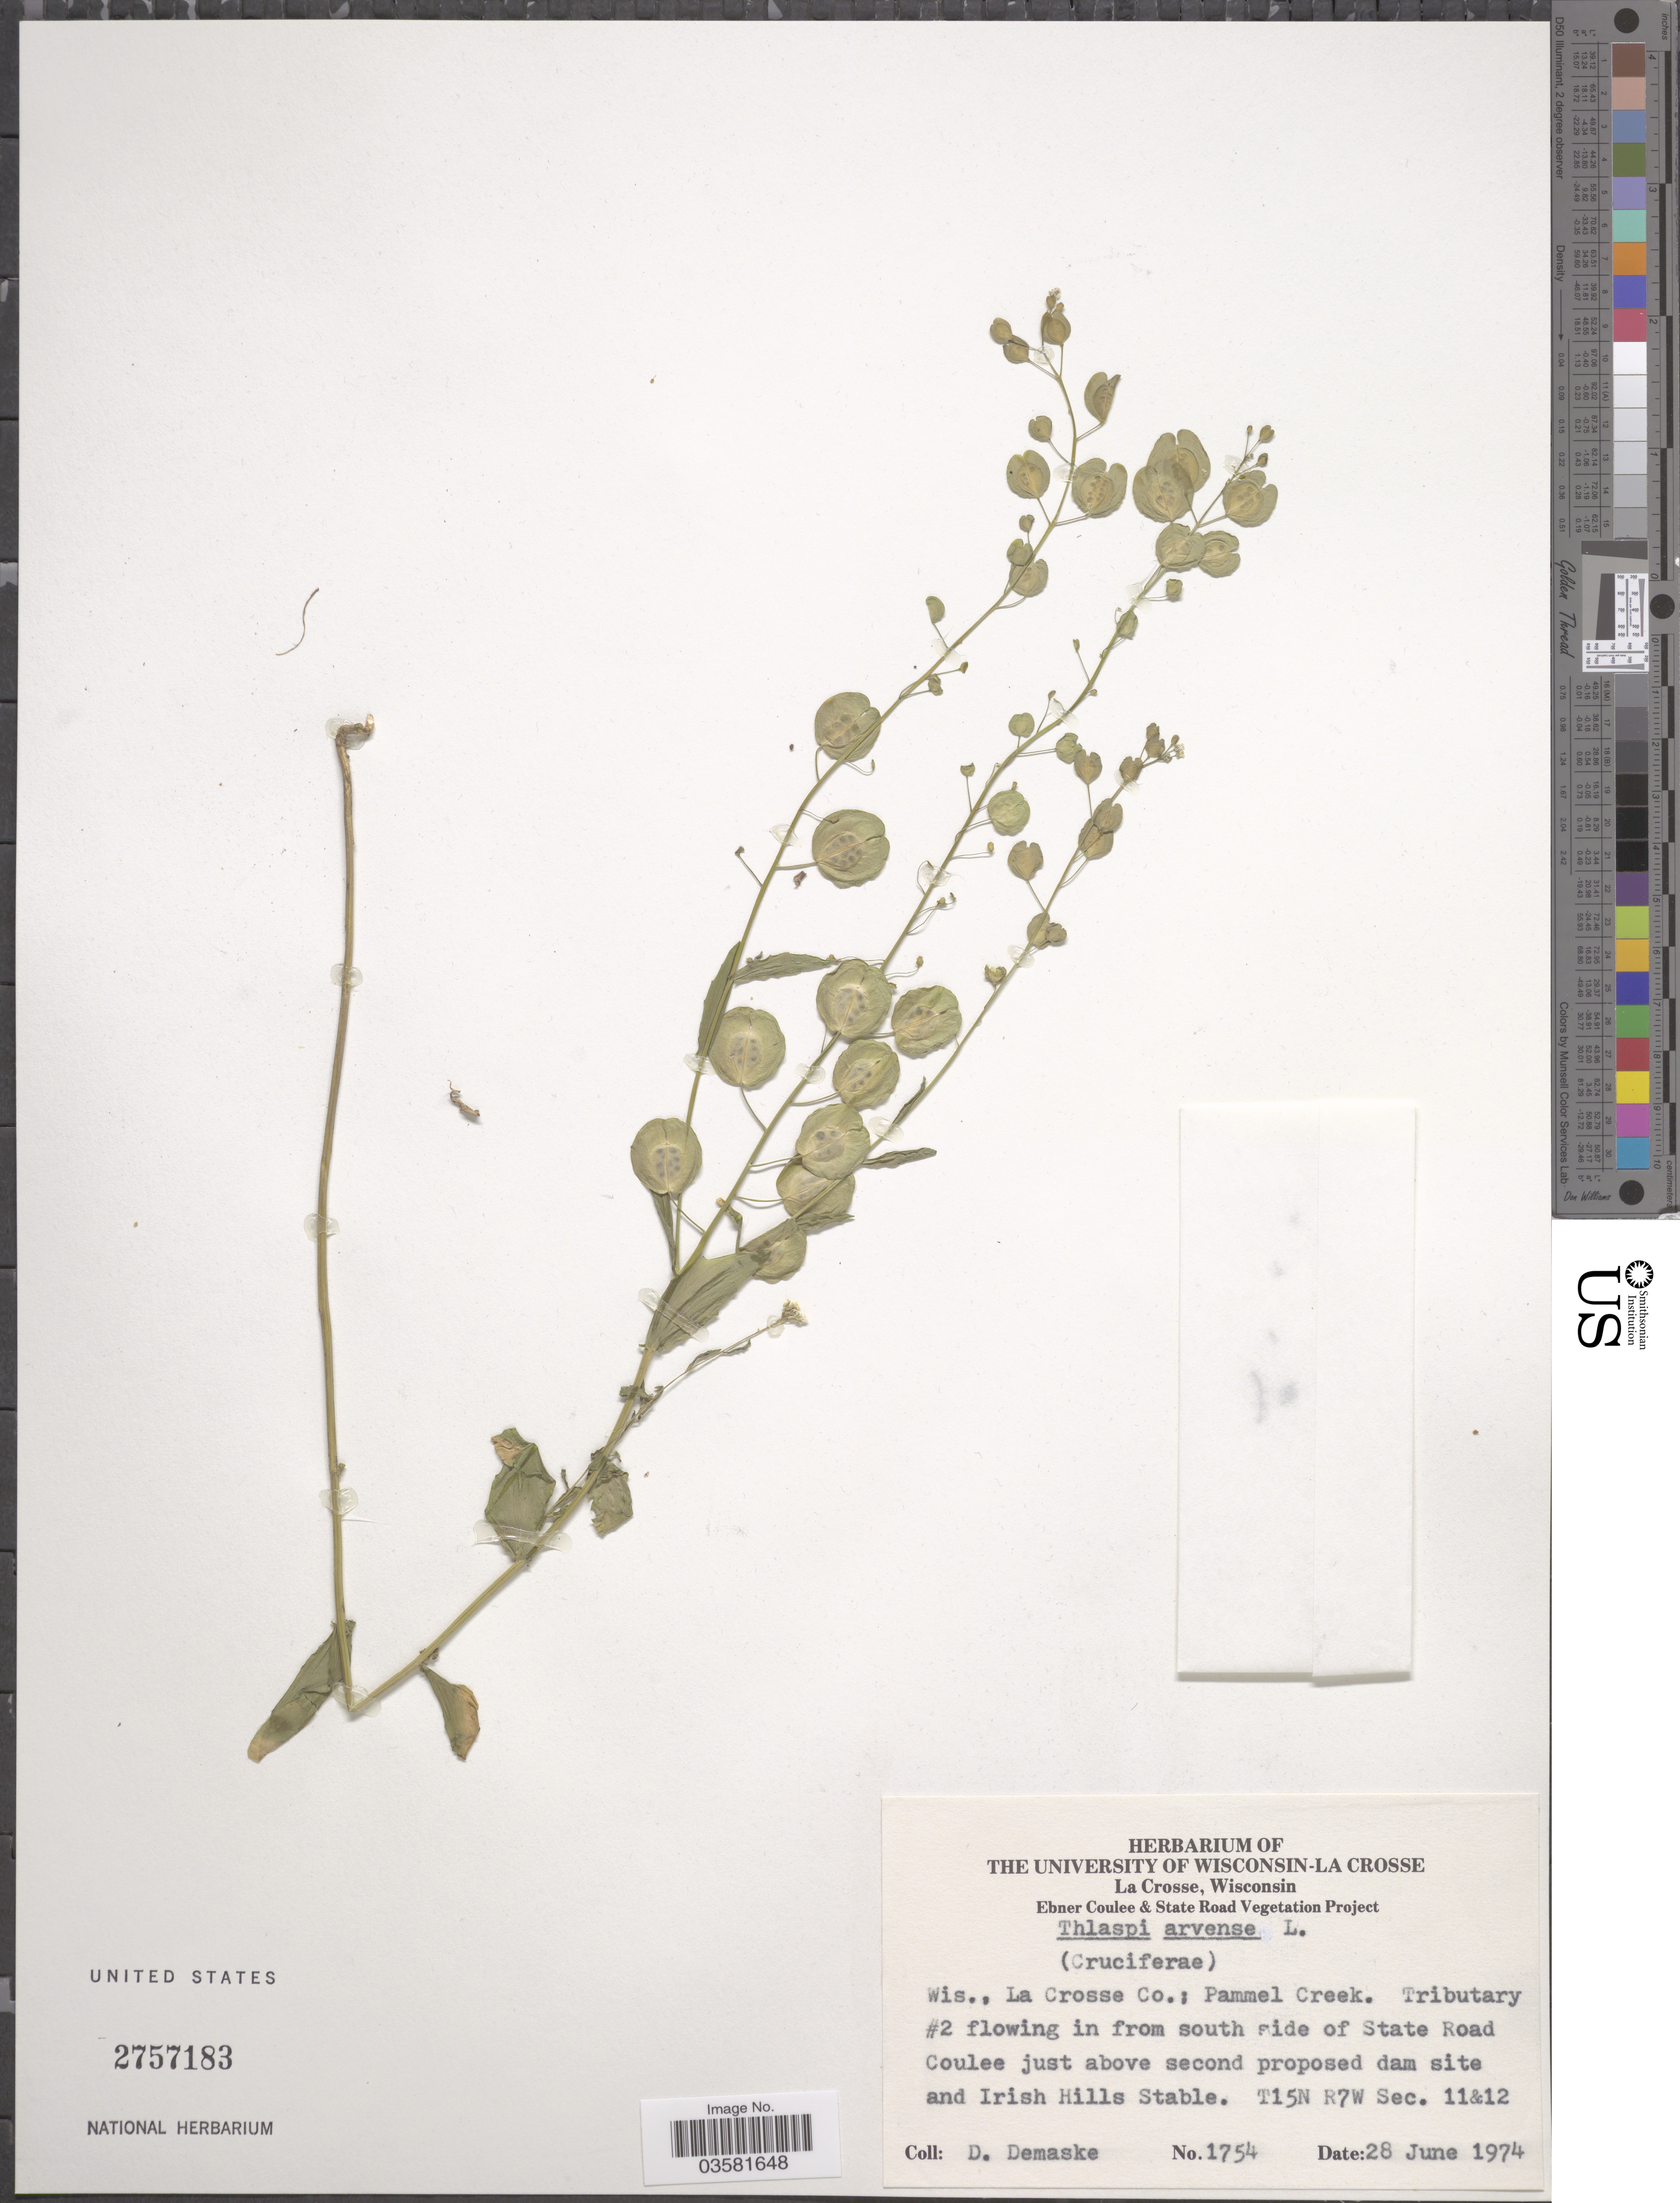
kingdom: Plantae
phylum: Tracheophyta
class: Magnoliopsida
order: Brassicales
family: Brassicaceae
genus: Thlaspi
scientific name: Thlaspi arvense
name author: L.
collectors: D. Demaske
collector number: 1754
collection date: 1974-06-28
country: United States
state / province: Wisconsin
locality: Ebner Coulee & State Road [unsure placement] La Crosse Co.; Pammel Creek. Tributary #2 flowing in from south side of State Road Coulee just above second proposed dam site and Irish Hills Stable. T15N R7W Sec. 11&12.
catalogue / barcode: US 2757183